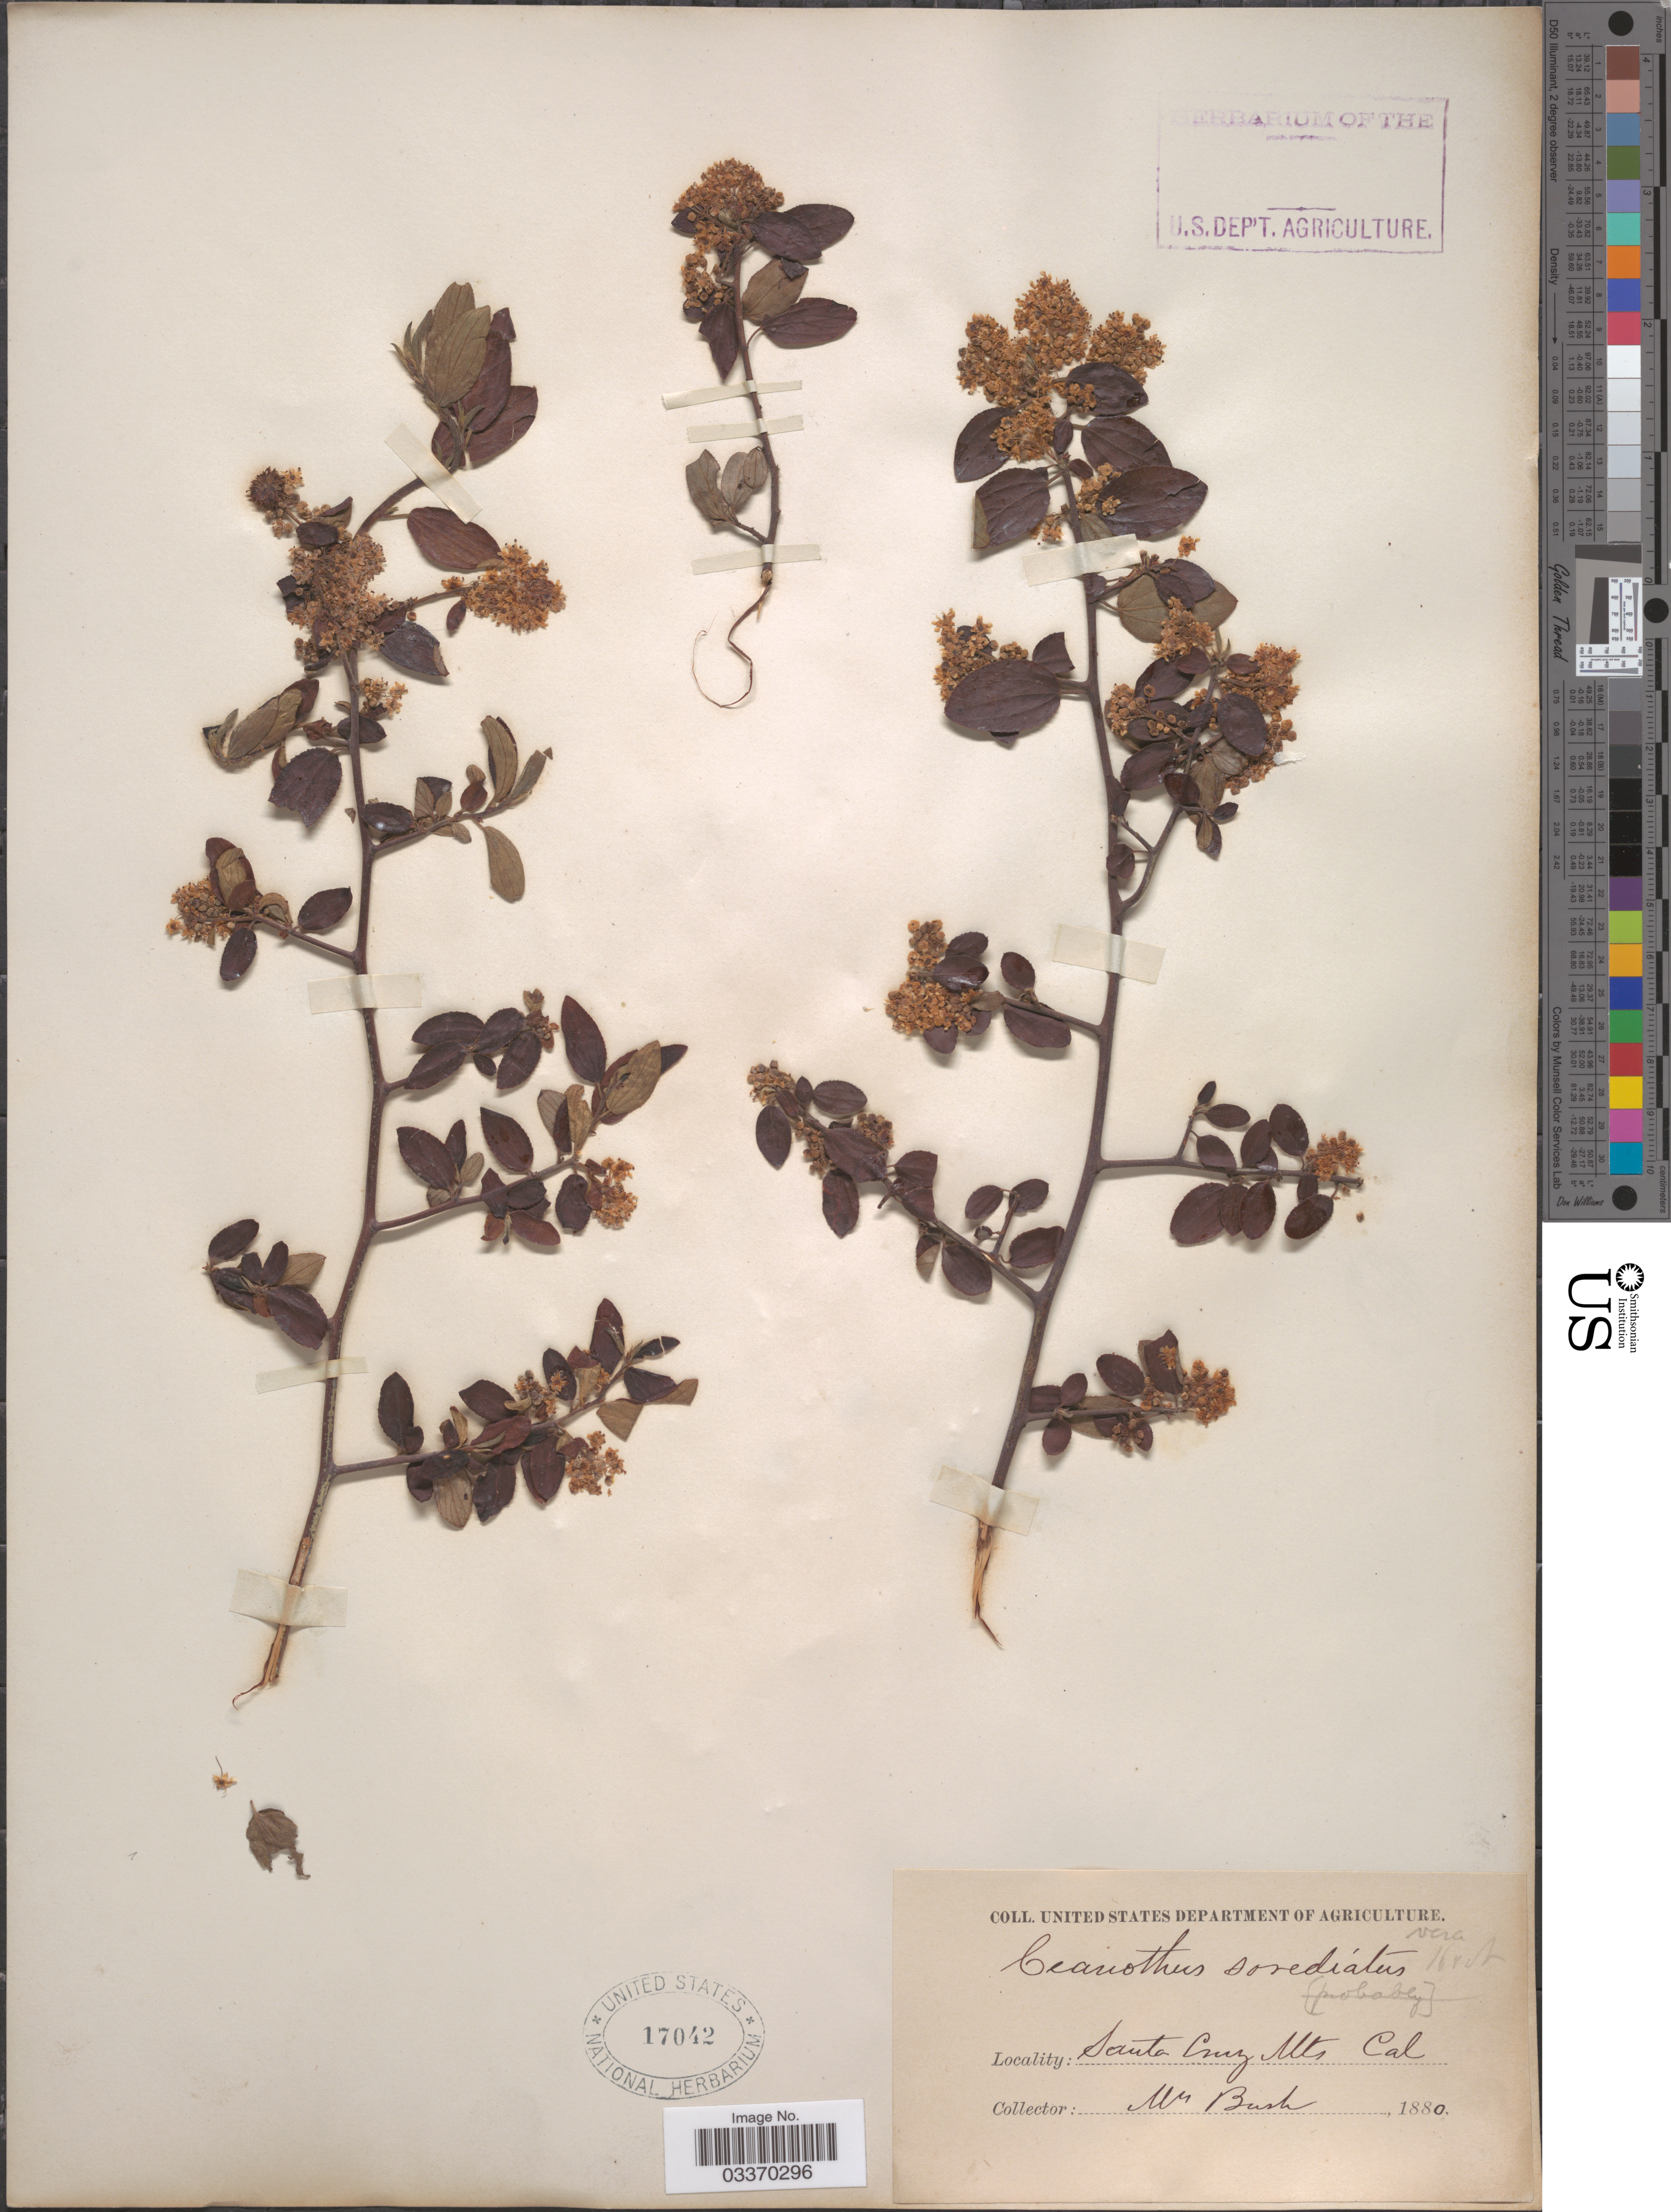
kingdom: Plantae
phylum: Tracheophyta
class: Magnoliopsida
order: Rosales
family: Rhamnaceae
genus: Ceanothus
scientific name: Ceanothus sorediatus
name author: Hook. & Arn.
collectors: Mr. Bush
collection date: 1880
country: United States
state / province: California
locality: Santa Cruz Mts.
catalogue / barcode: US 17042